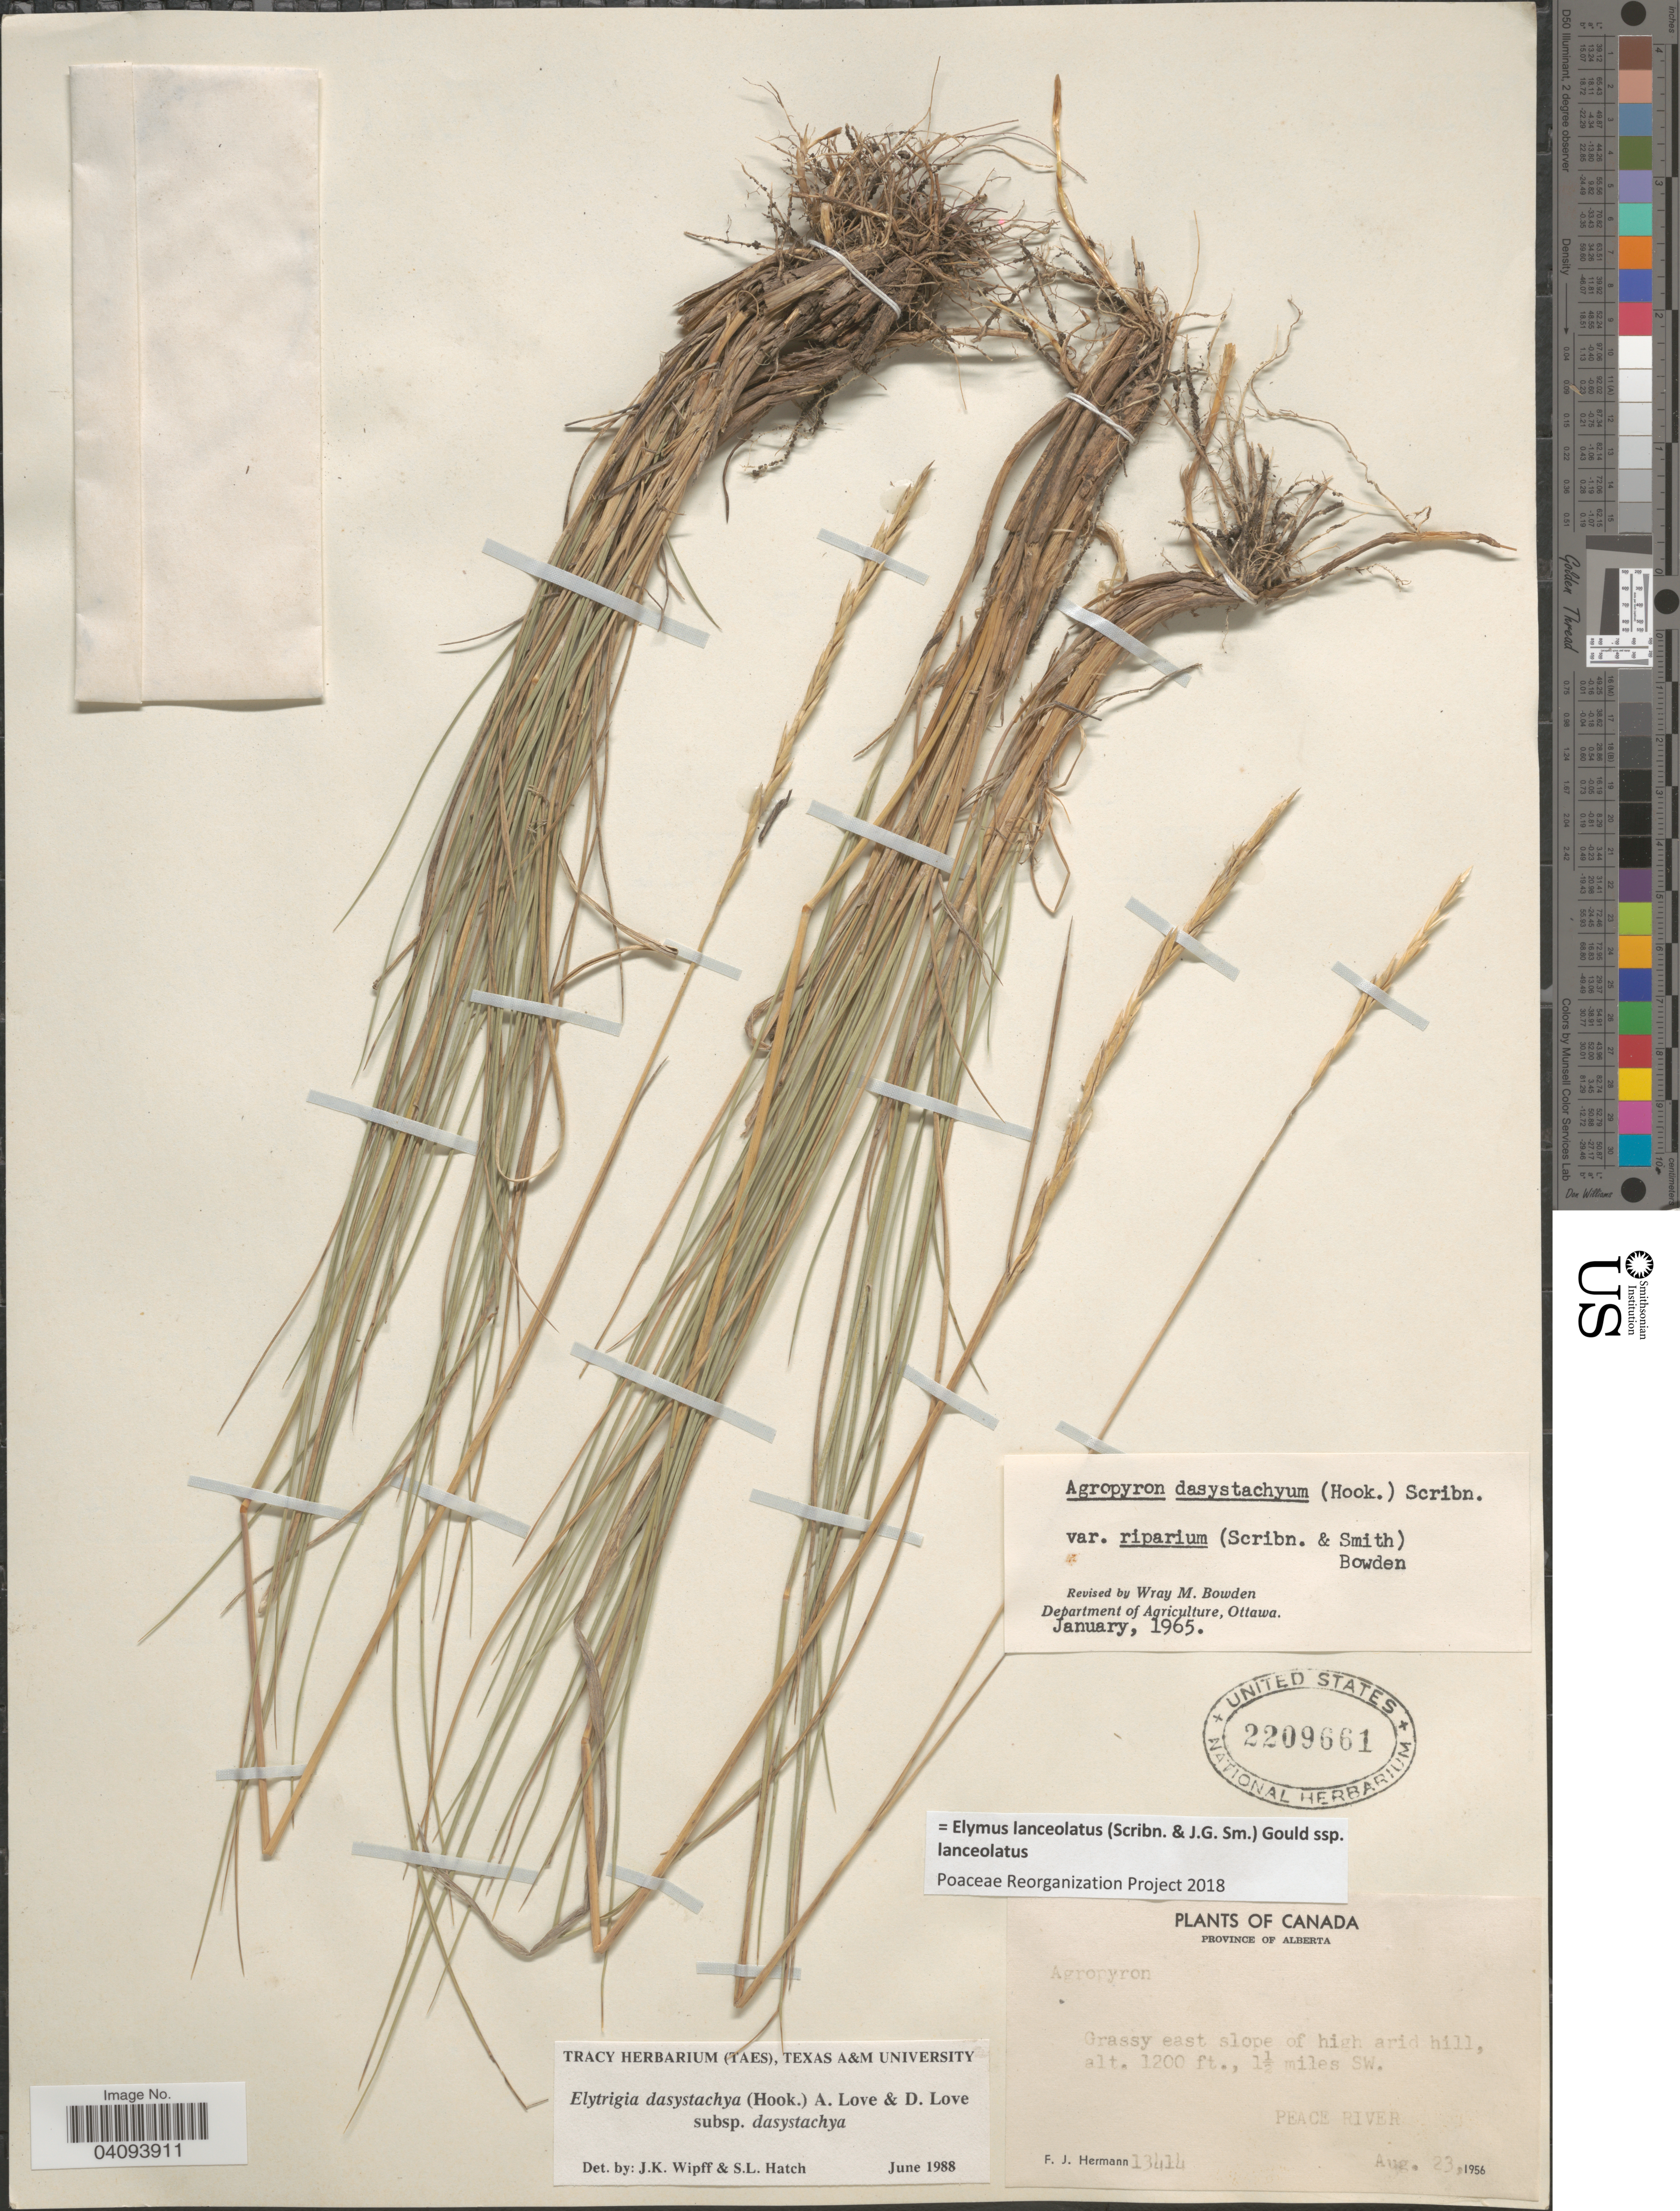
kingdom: Plantae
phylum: Tracheophyta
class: Liliopsida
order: Poales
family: Poaceae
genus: Elymus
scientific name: Elymus lanceolatus subsp. lanceolatus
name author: (Scribn. & J.G. Sm.) Gould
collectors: F. J. Hermann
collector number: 13414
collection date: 1956-08-23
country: Canada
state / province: Alberta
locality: Grassy east slope of high arid hill, 1½ miles SW. Peace River.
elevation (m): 366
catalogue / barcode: US 2209661